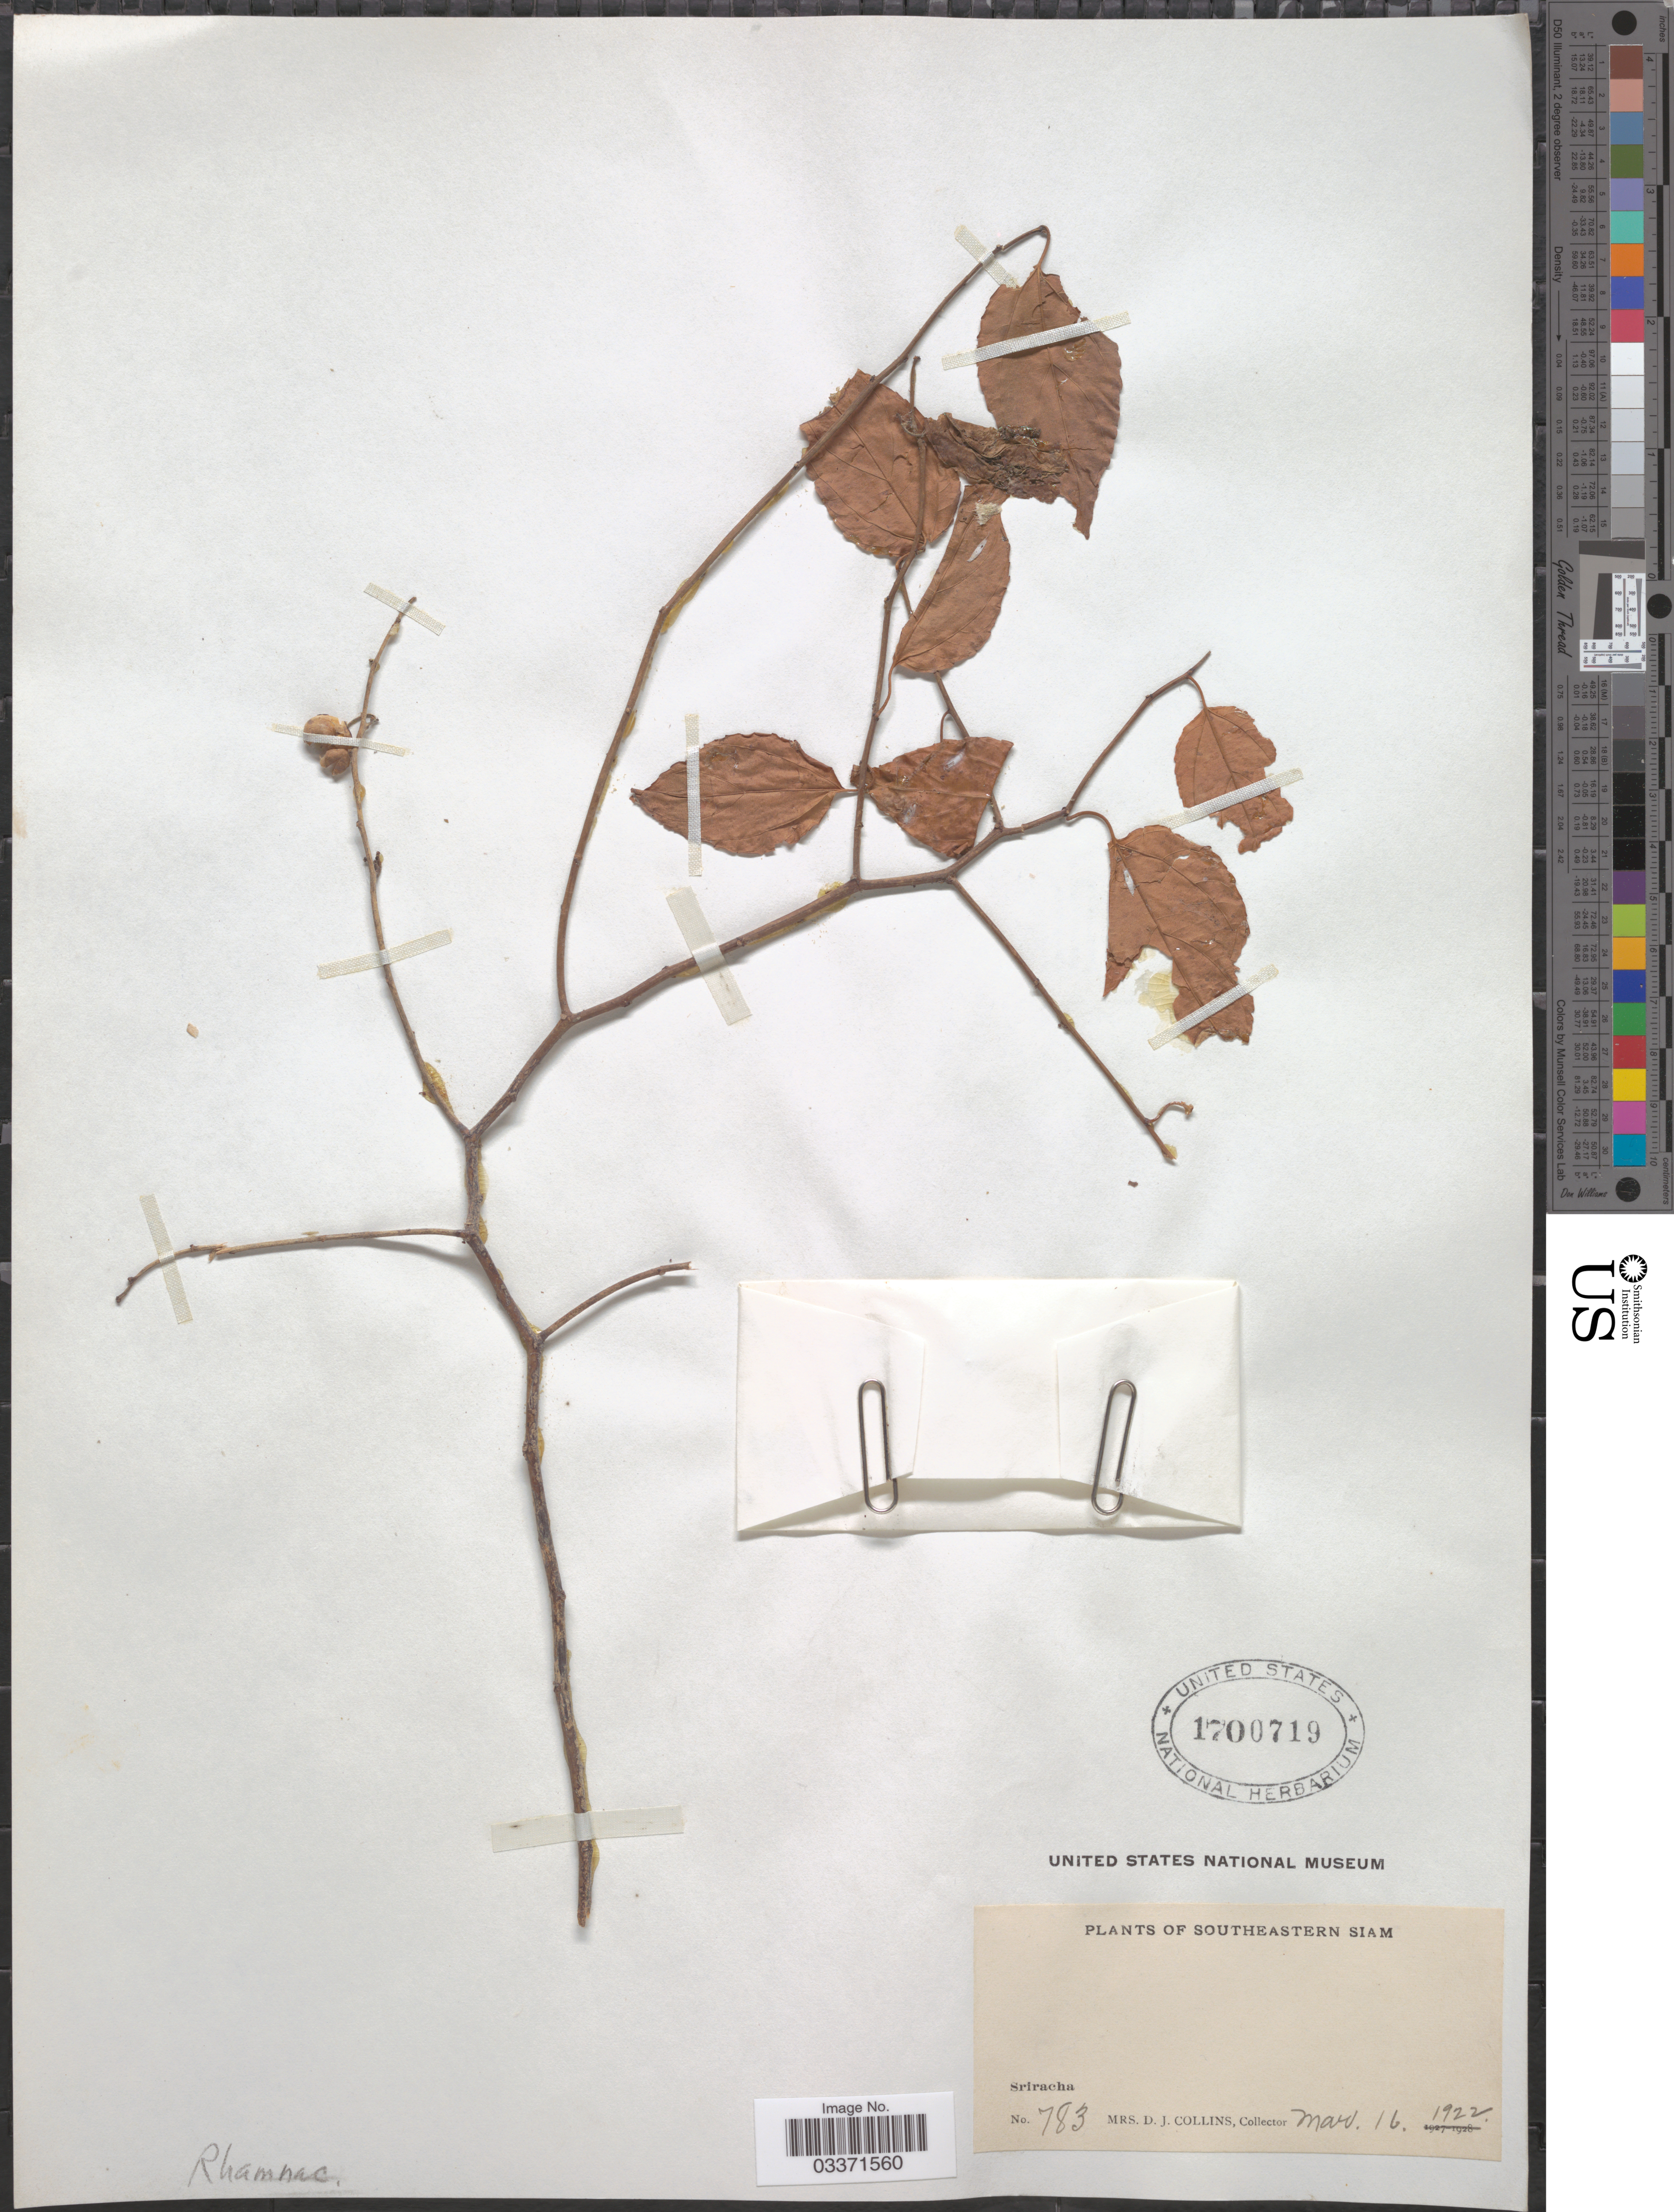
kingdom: Plantae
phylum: Tracheophyta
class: Magnoliopsida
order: Rosales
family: Rhamnaceae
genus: Colubrina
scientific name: Colubrina asiatica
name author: (L.) Brongn.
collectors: Mrs. D. J. Collins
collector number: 783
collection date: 1922-03-16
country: Thailand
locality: Southeastern Siam, Sriracha.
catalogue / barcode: US 1700719